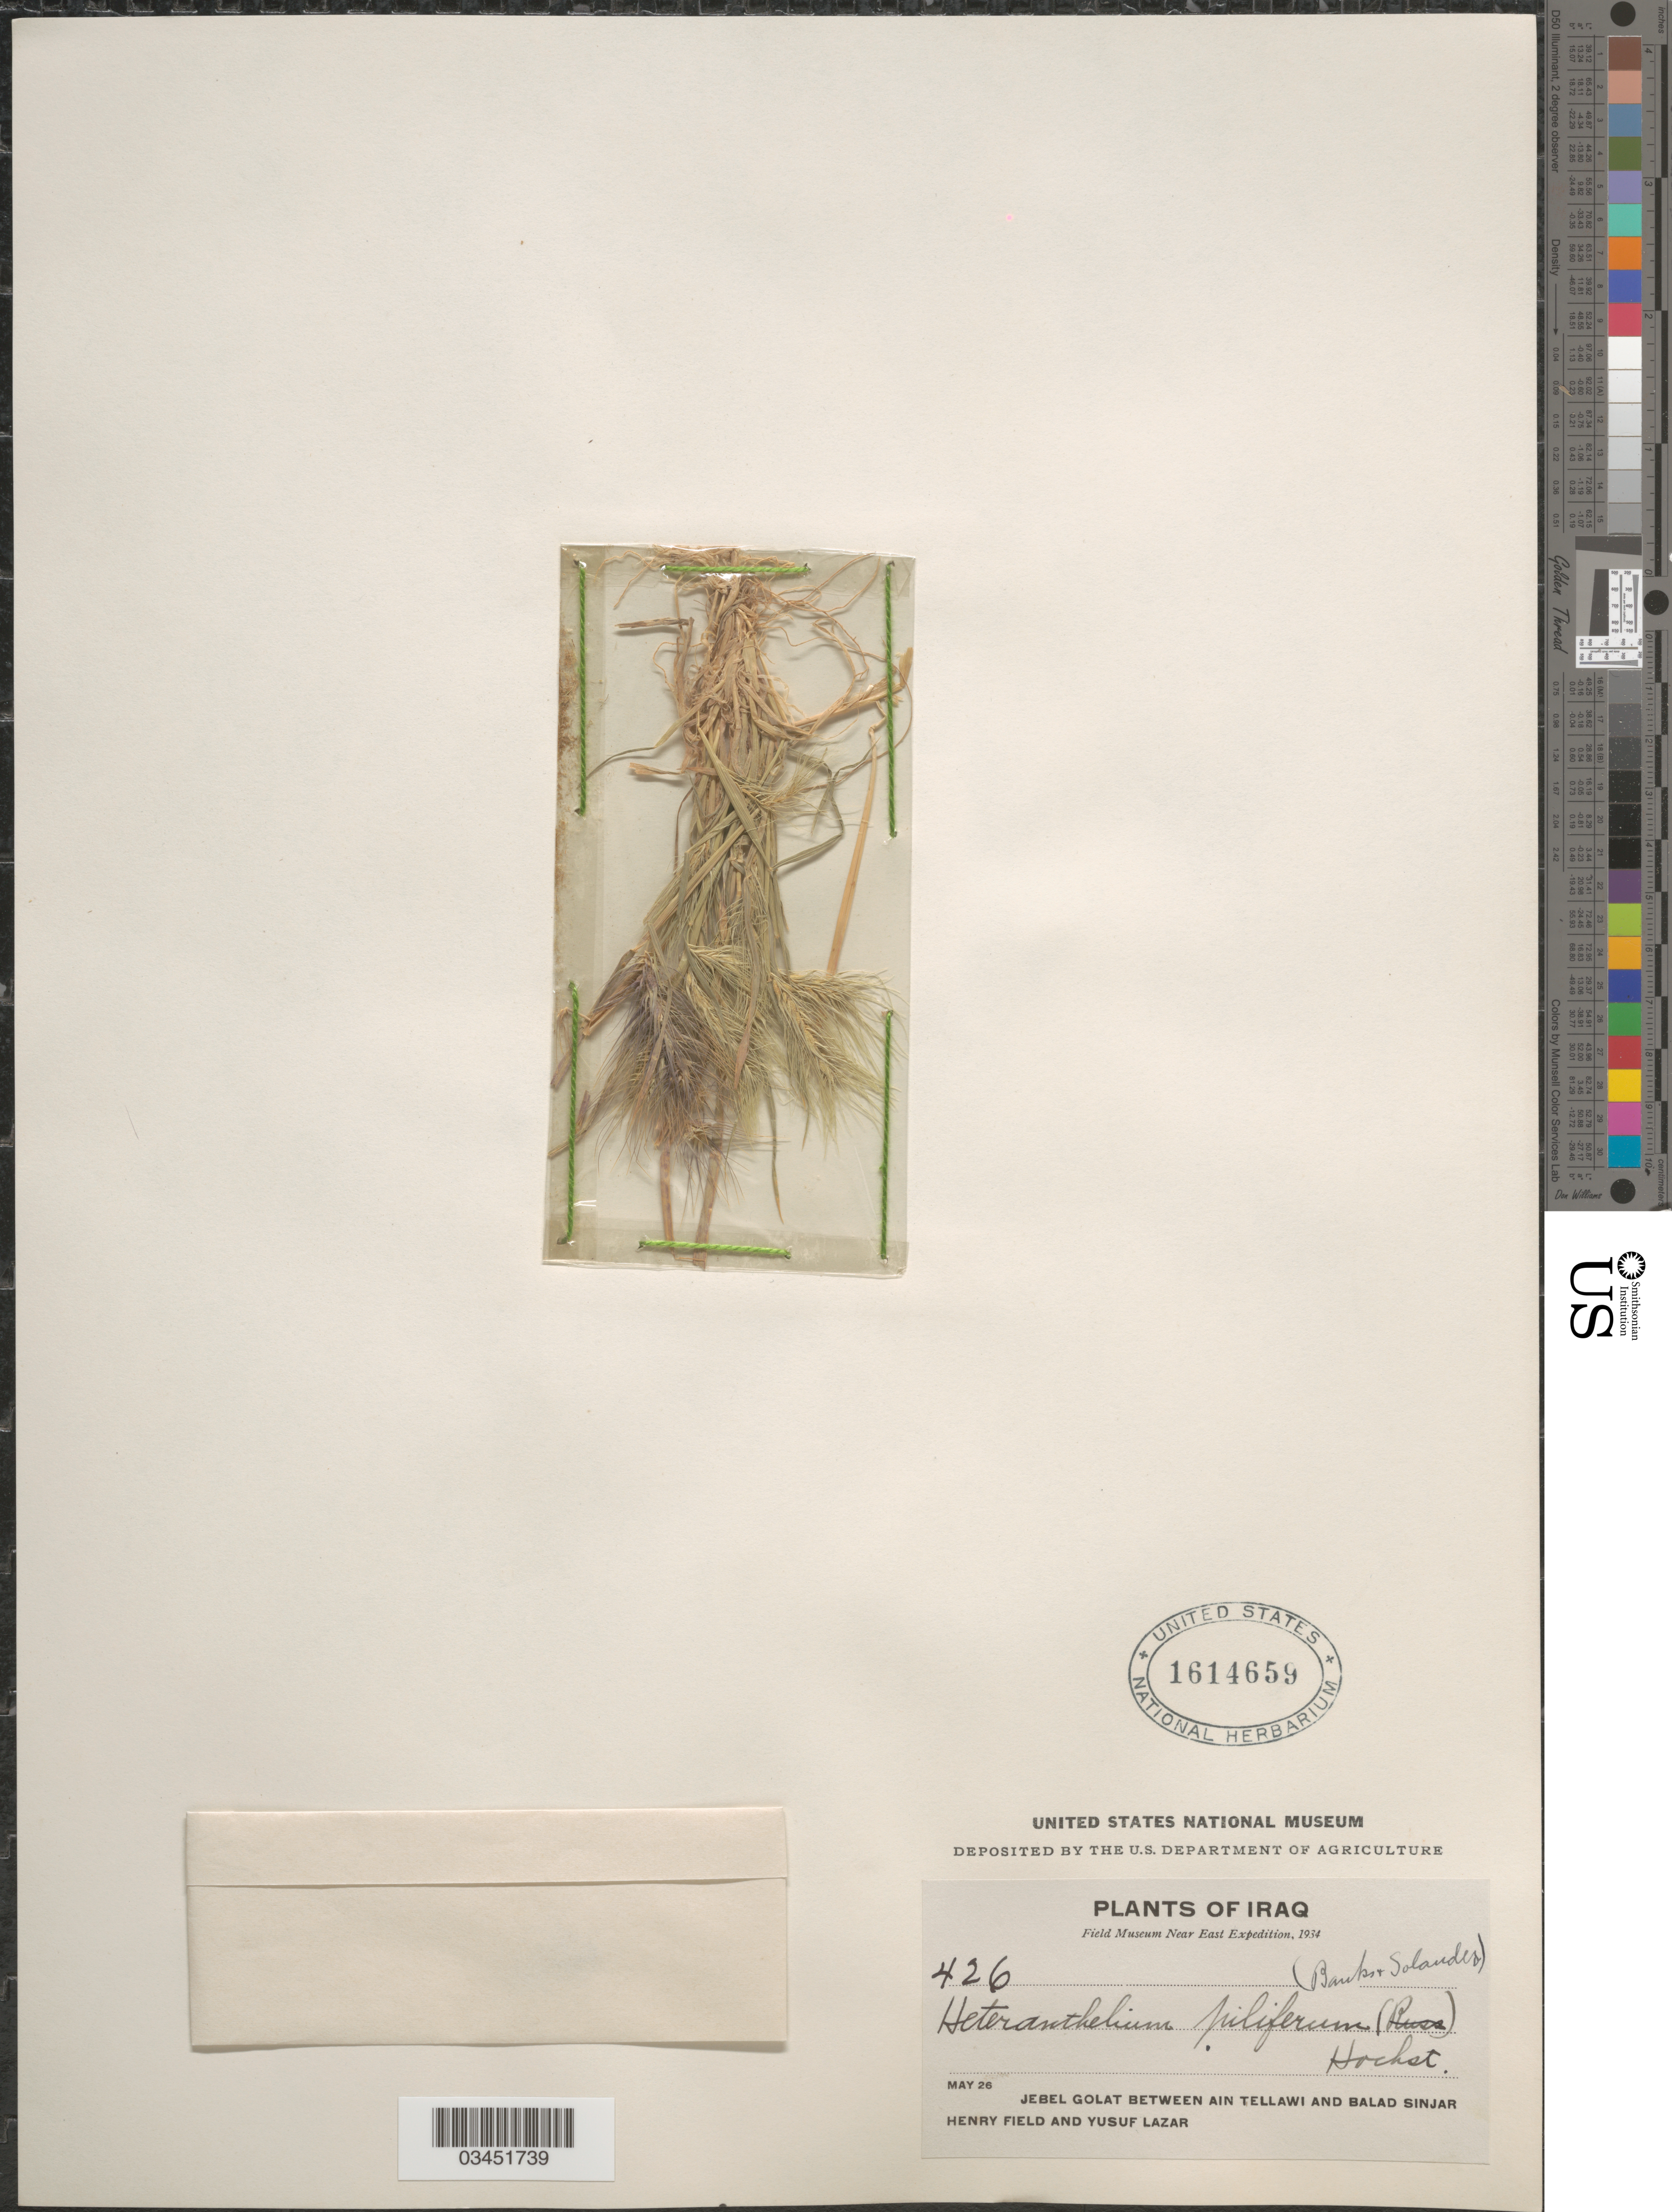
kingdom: Plantae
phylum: Tracheophyta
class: Liliopsida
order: Poales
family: Poaceae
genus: Heteranthelium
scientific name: Heteranthelium piliferum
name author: (Sol.) Hochst.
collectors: H. Field & Y. Lazar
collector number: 426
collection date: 1934-05-26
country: Iraq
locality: Field Museum Near East Expedition, 1934. Jebel Golat between Ain Tellawi and Balad Sinjar.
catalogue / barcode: US 1614659